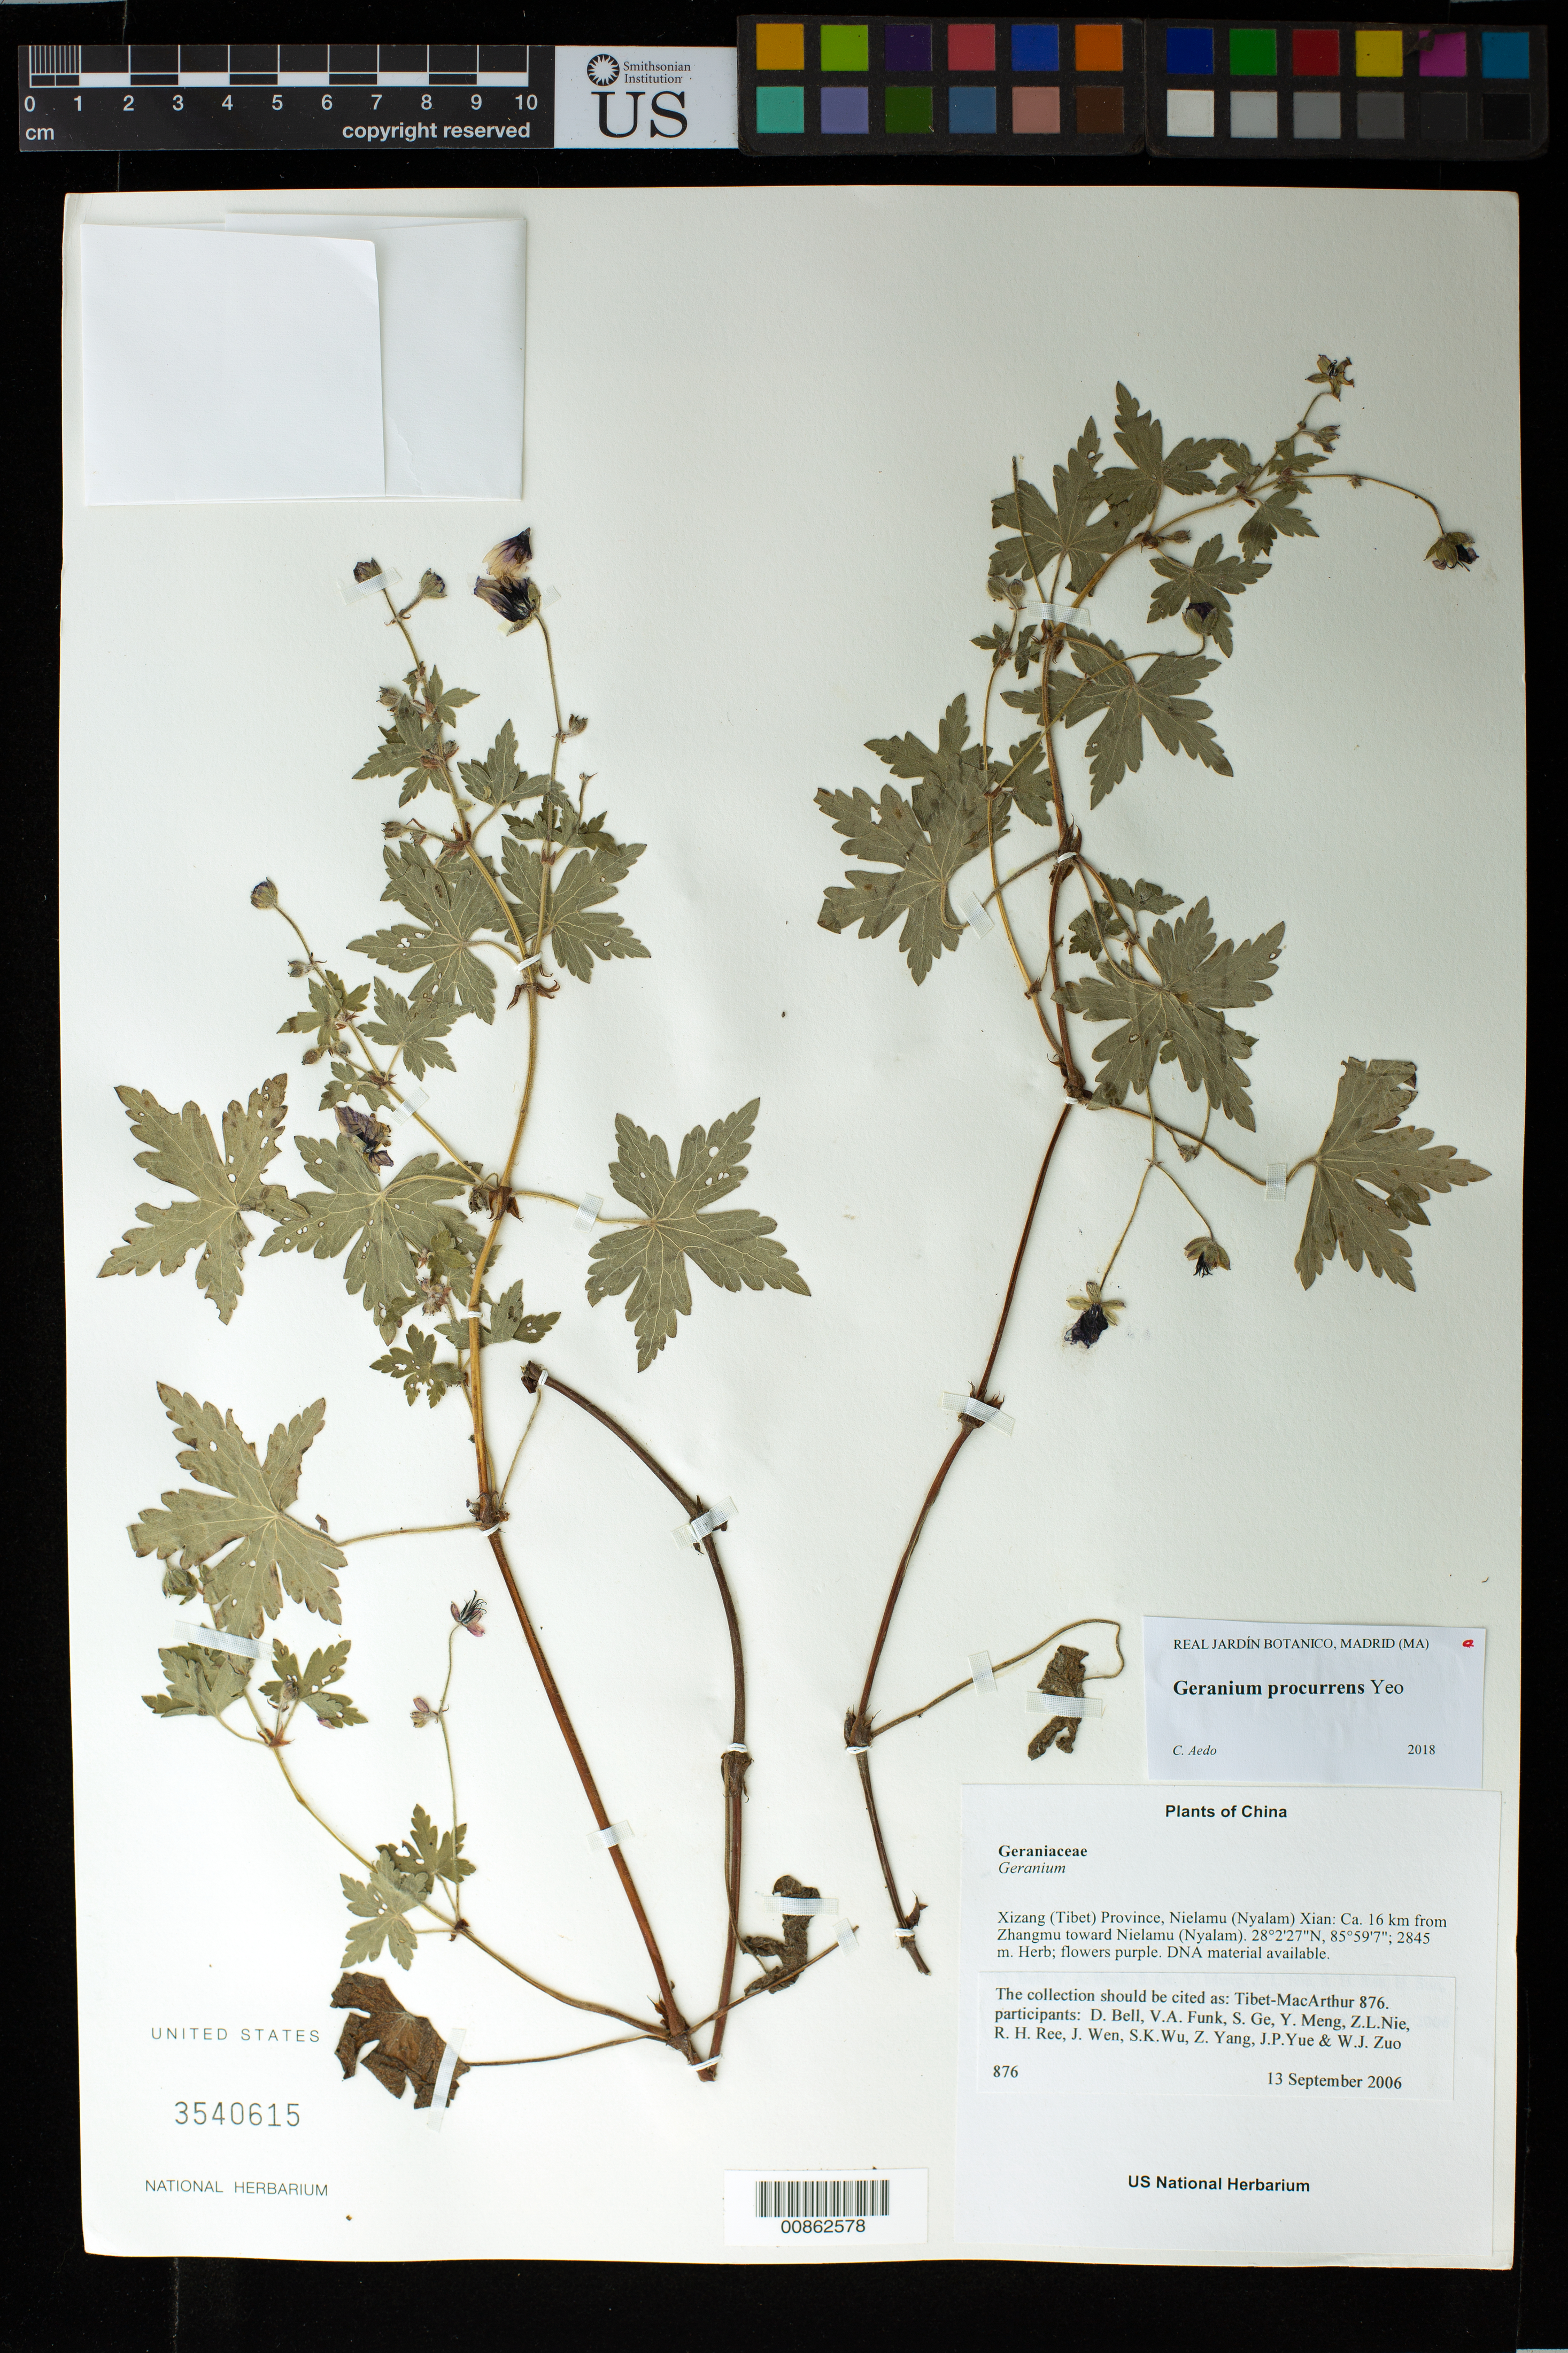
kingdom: Plantae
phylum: Tracheophyta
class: Magnoliopsida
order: Geraniales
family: Geraniaceae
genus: Geranium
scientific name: Geranium procurrens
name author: Yeo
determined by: Aedo, C.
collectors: Tibet-MacArthur, D. A. Bell, V. Funk, S. Ge, Y. Meng, Z. Nie, R. Ree, H. Sun, J. Wen, Z. Yang, J. Yue, Z. Zhou & W. Zuo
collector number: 876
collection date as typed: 13 Sep 2006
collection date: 2006-09-13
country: China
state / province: Xizang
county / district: Nielamu (Nyalam) Xian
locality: Ca. 16 km from Zhangmu toward Nielamu (Nyalam).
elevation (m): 2845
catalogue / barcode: US 3540615